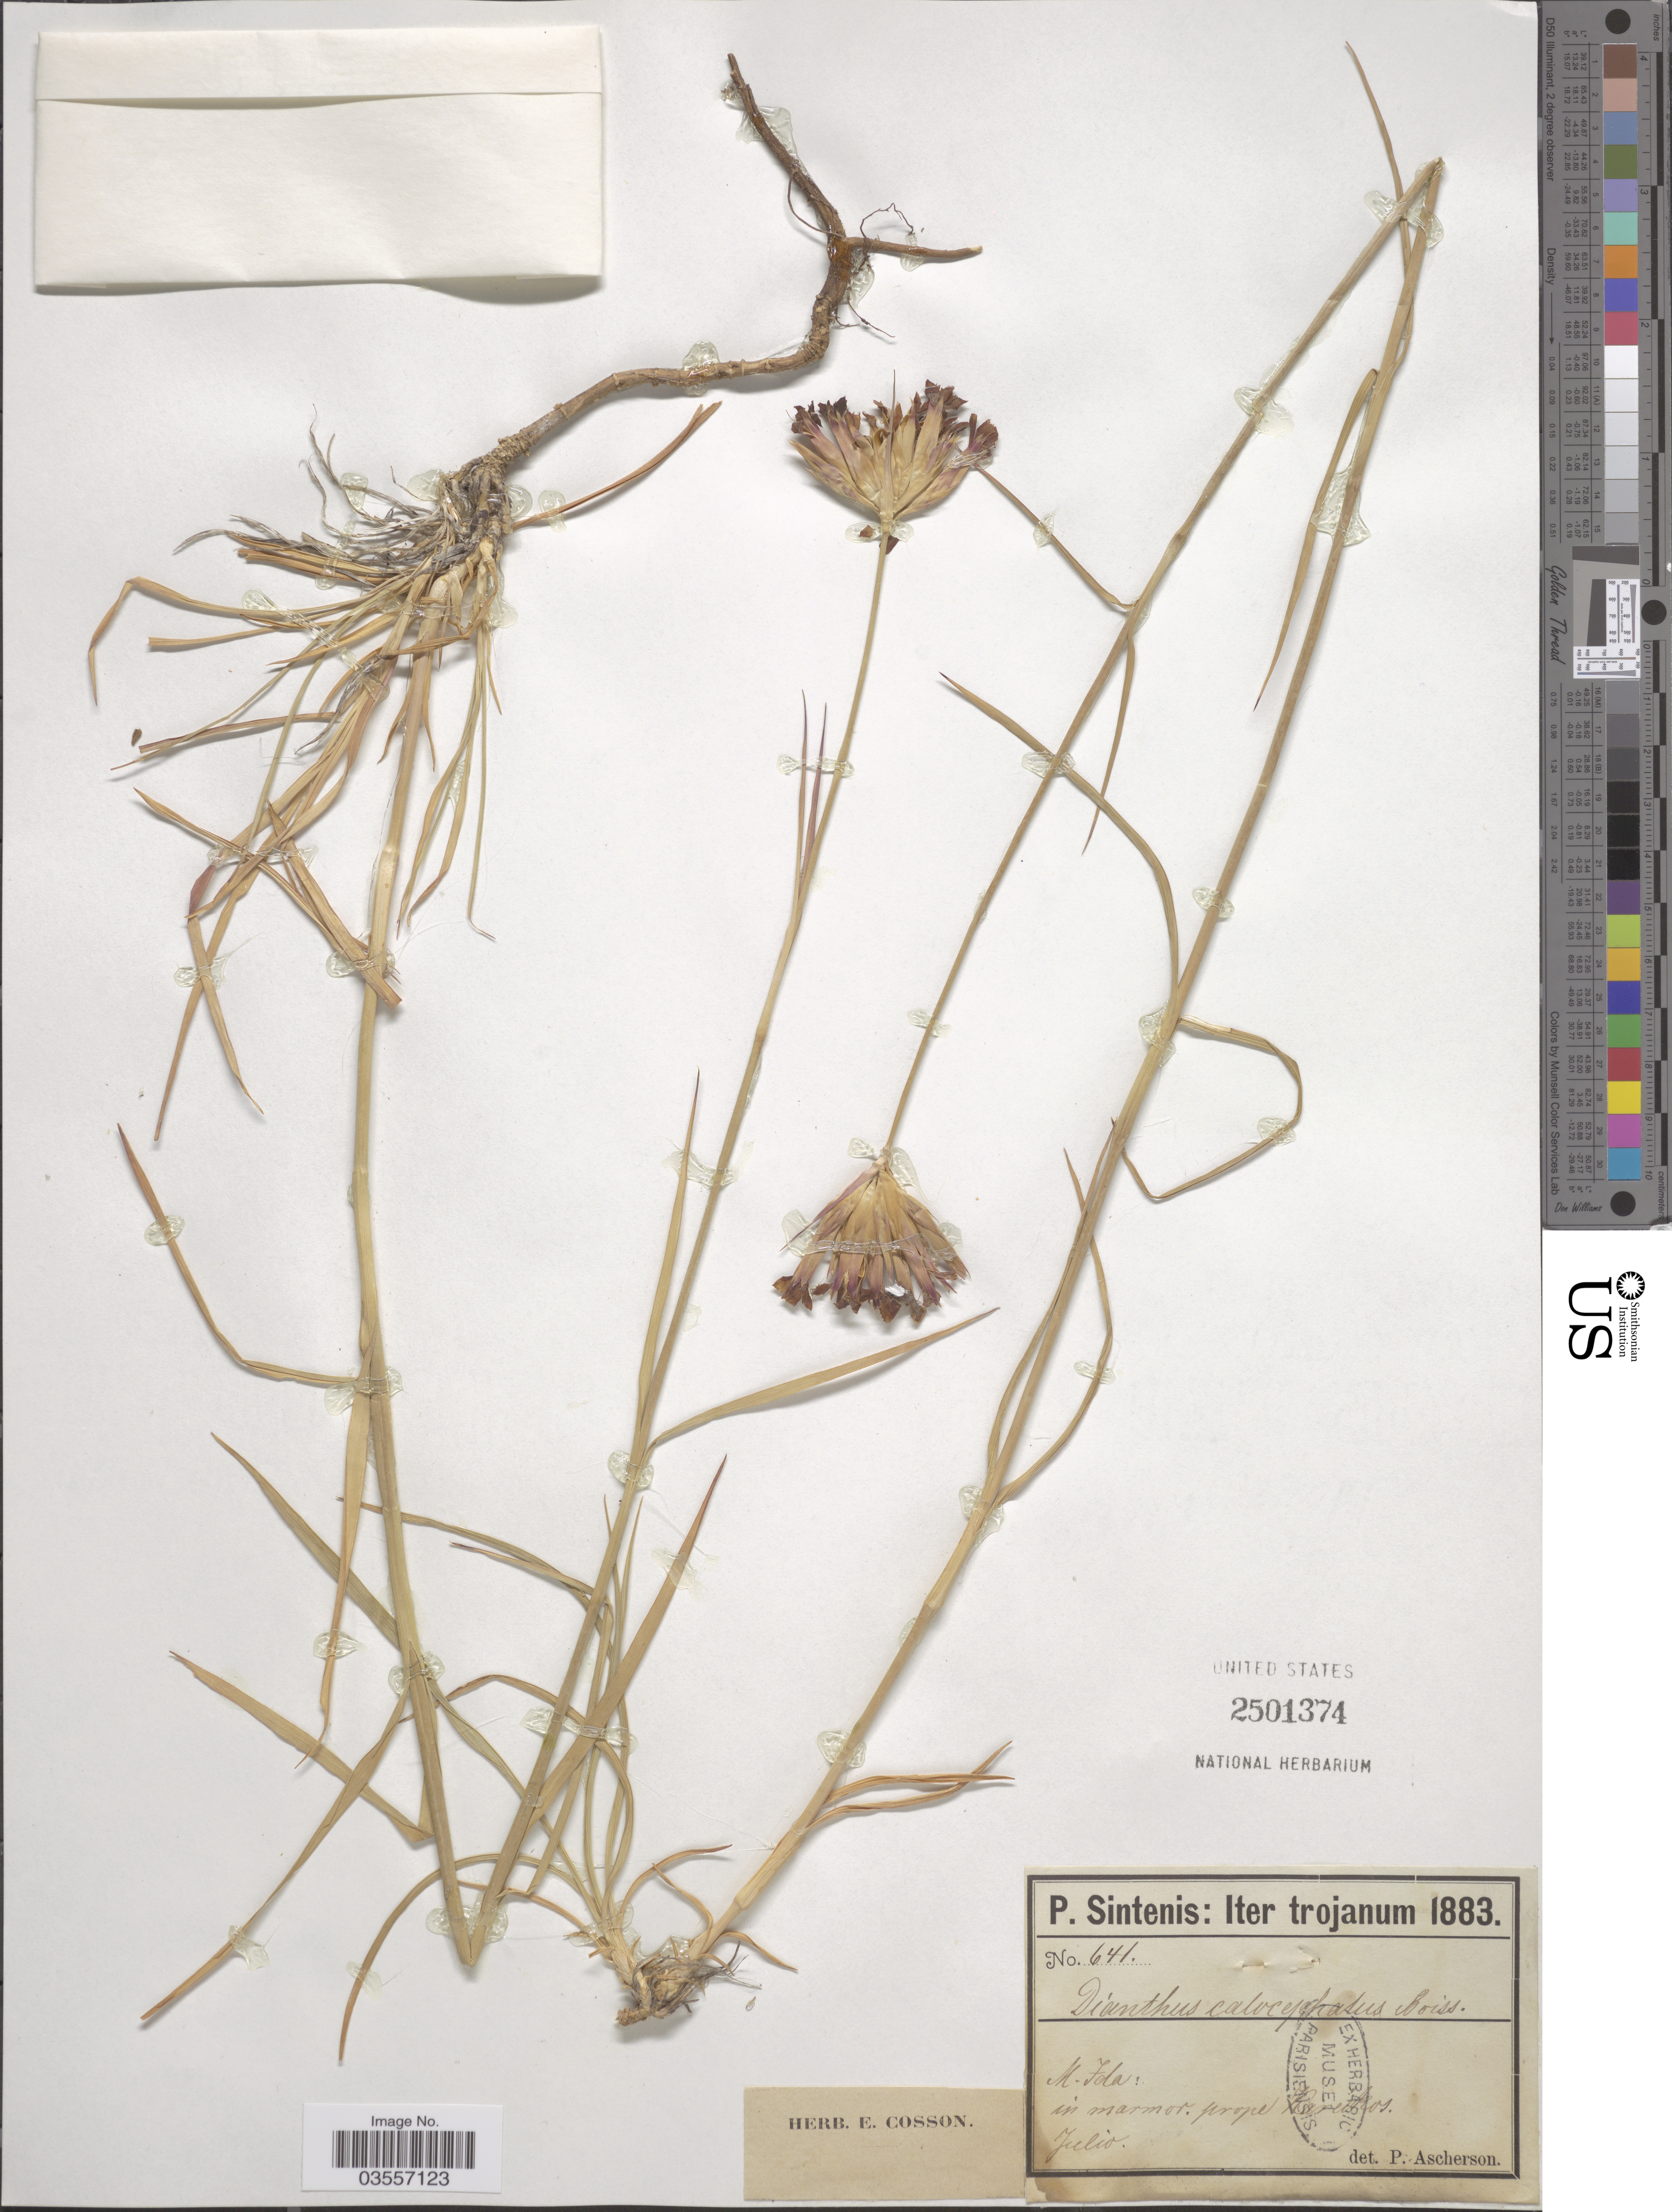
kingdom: Plantae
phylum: Tracheophyta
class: Magnoliopsida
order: Caryophyllales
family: Caryophyllaceae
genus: Dianthus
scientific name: Dianthus calocephalus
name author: Boiss.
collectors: P. Sintenis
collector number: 641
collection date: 1883-07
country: Turkey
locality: Trojanum. N. Ida: in marmor prope Kareikos.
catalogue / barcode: US 2501374